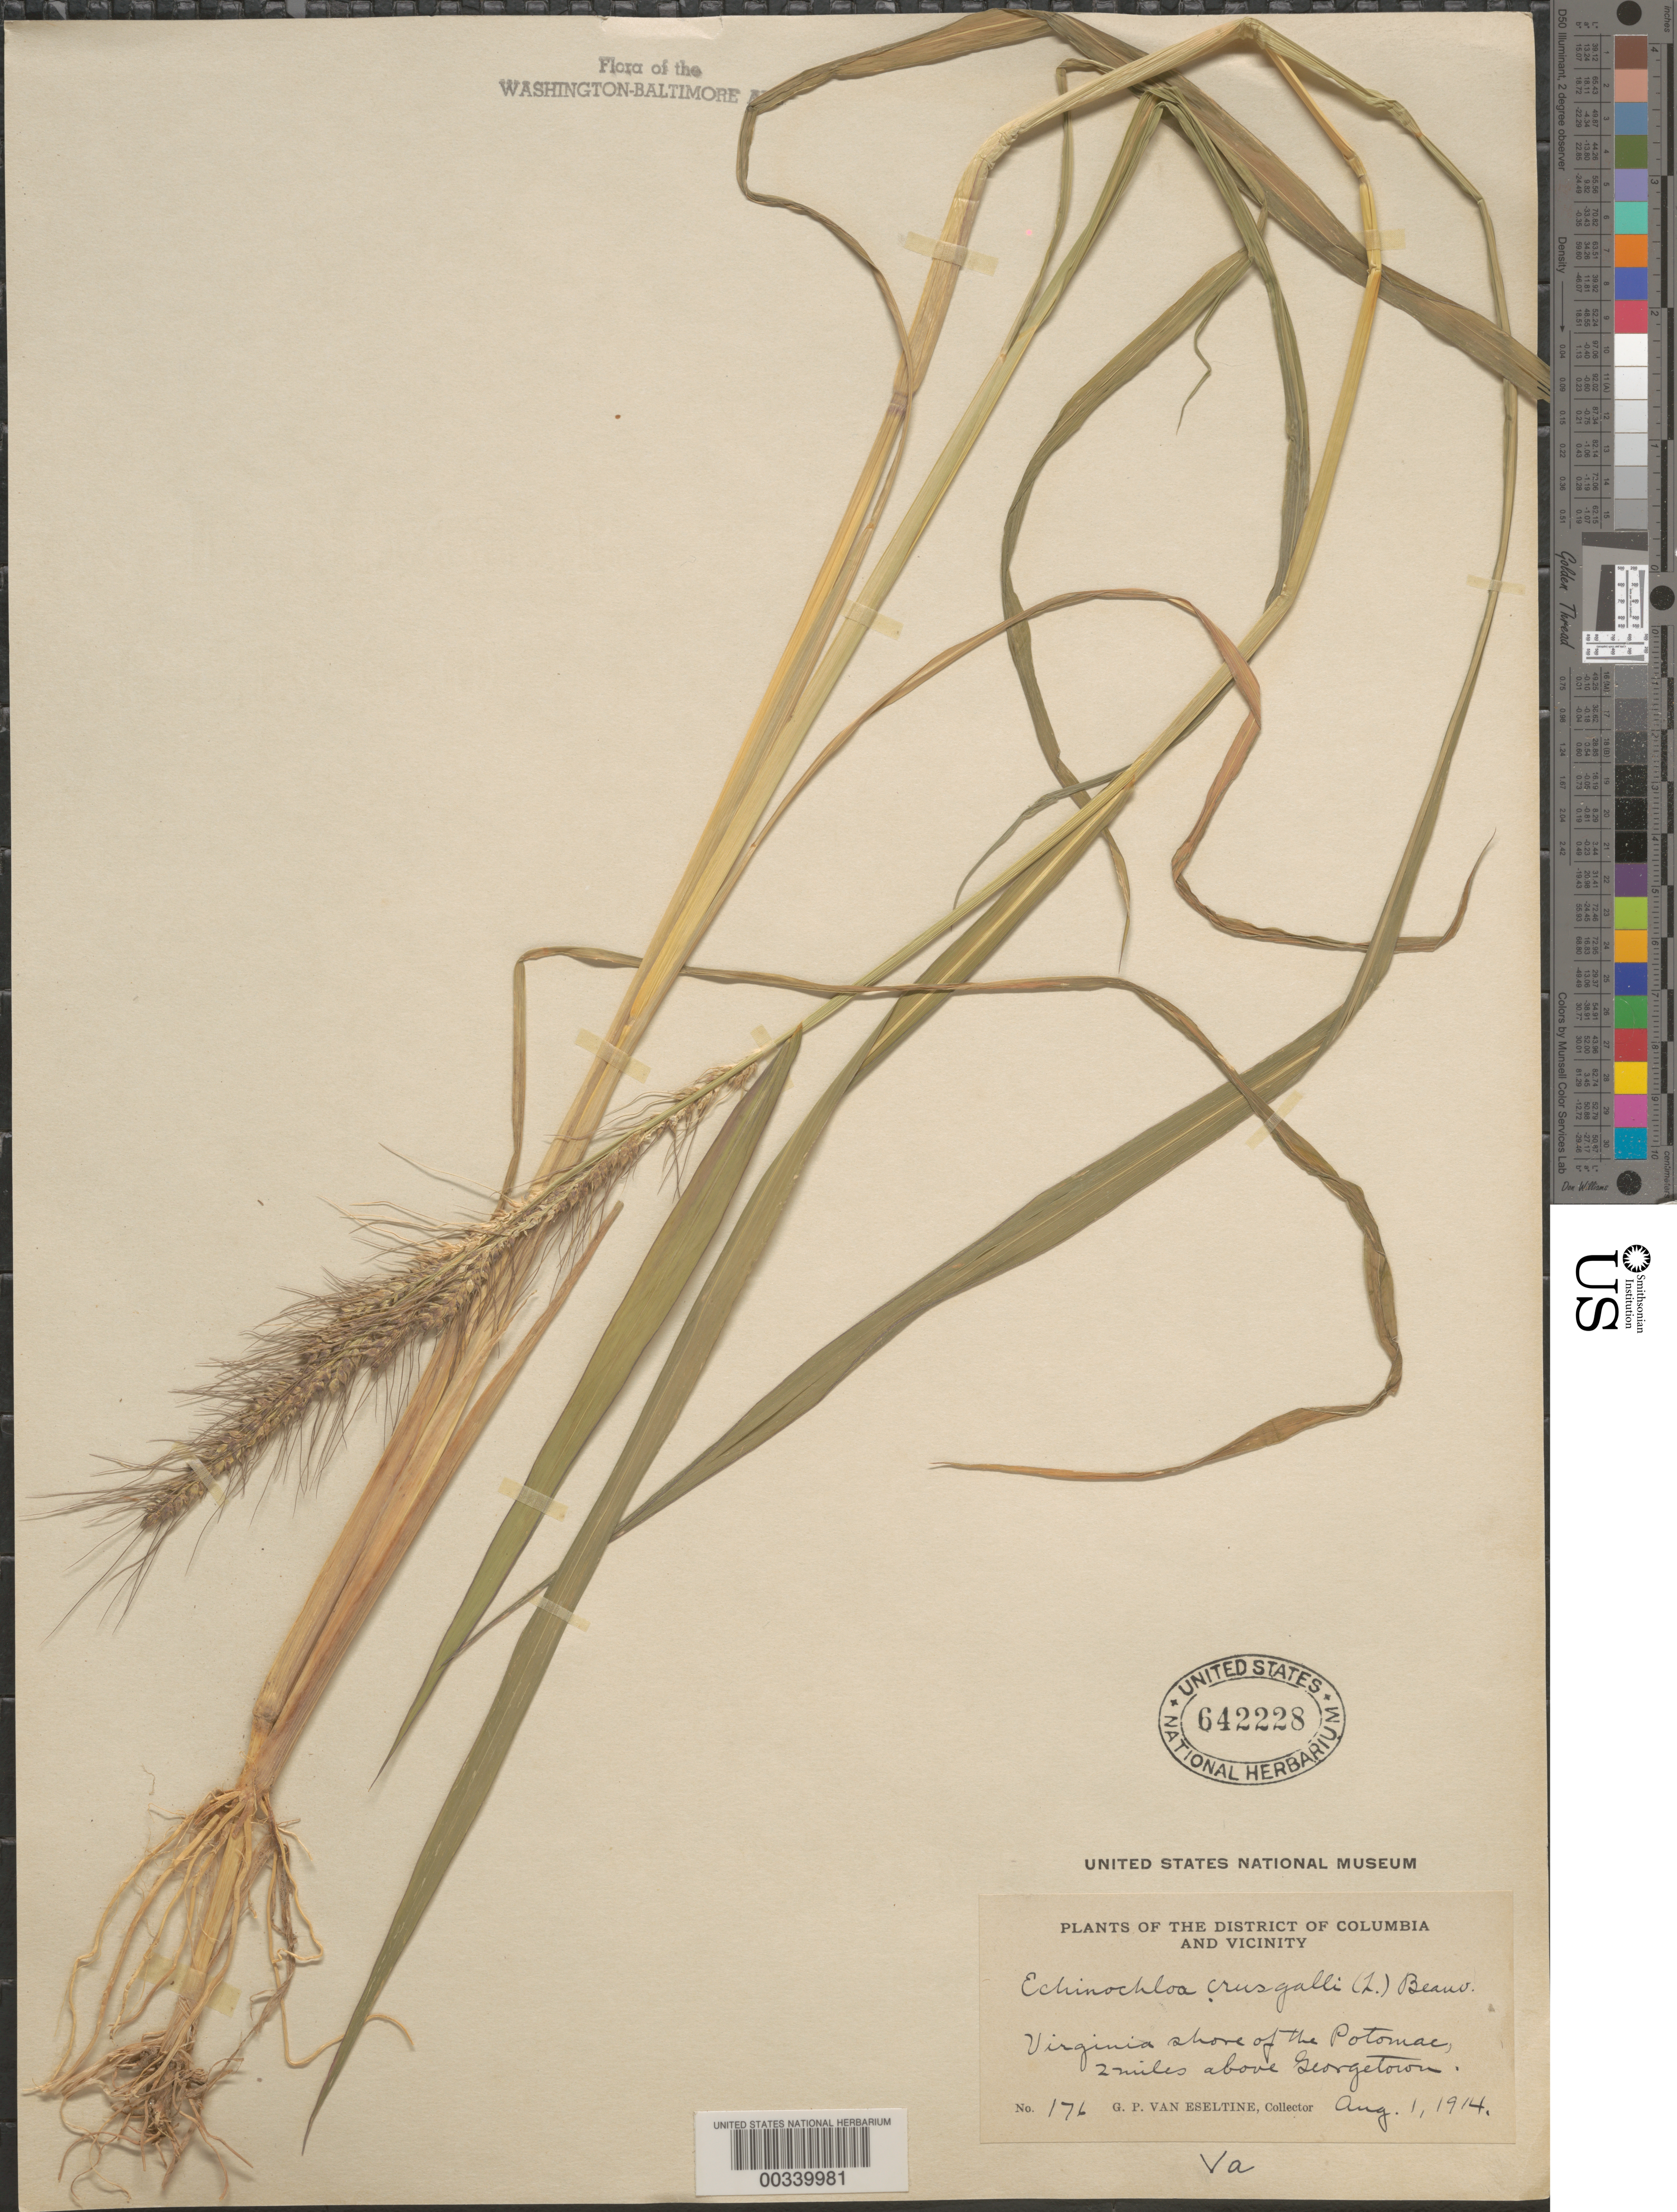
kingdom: Plantae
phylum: Tracheophyta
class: Liliopsida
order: Poales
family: Poaceae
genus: Echinochloa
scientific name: Echinochloa crus-galli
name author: (L.) P. Beauv.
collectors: G. P. Van Eseltine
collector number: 176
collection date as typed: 01 Aug 1914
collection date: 1914-08-01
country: United States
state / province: Virginia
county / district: Fairfax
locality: Above Georgetown, Potomac banks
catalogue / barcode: US 642228